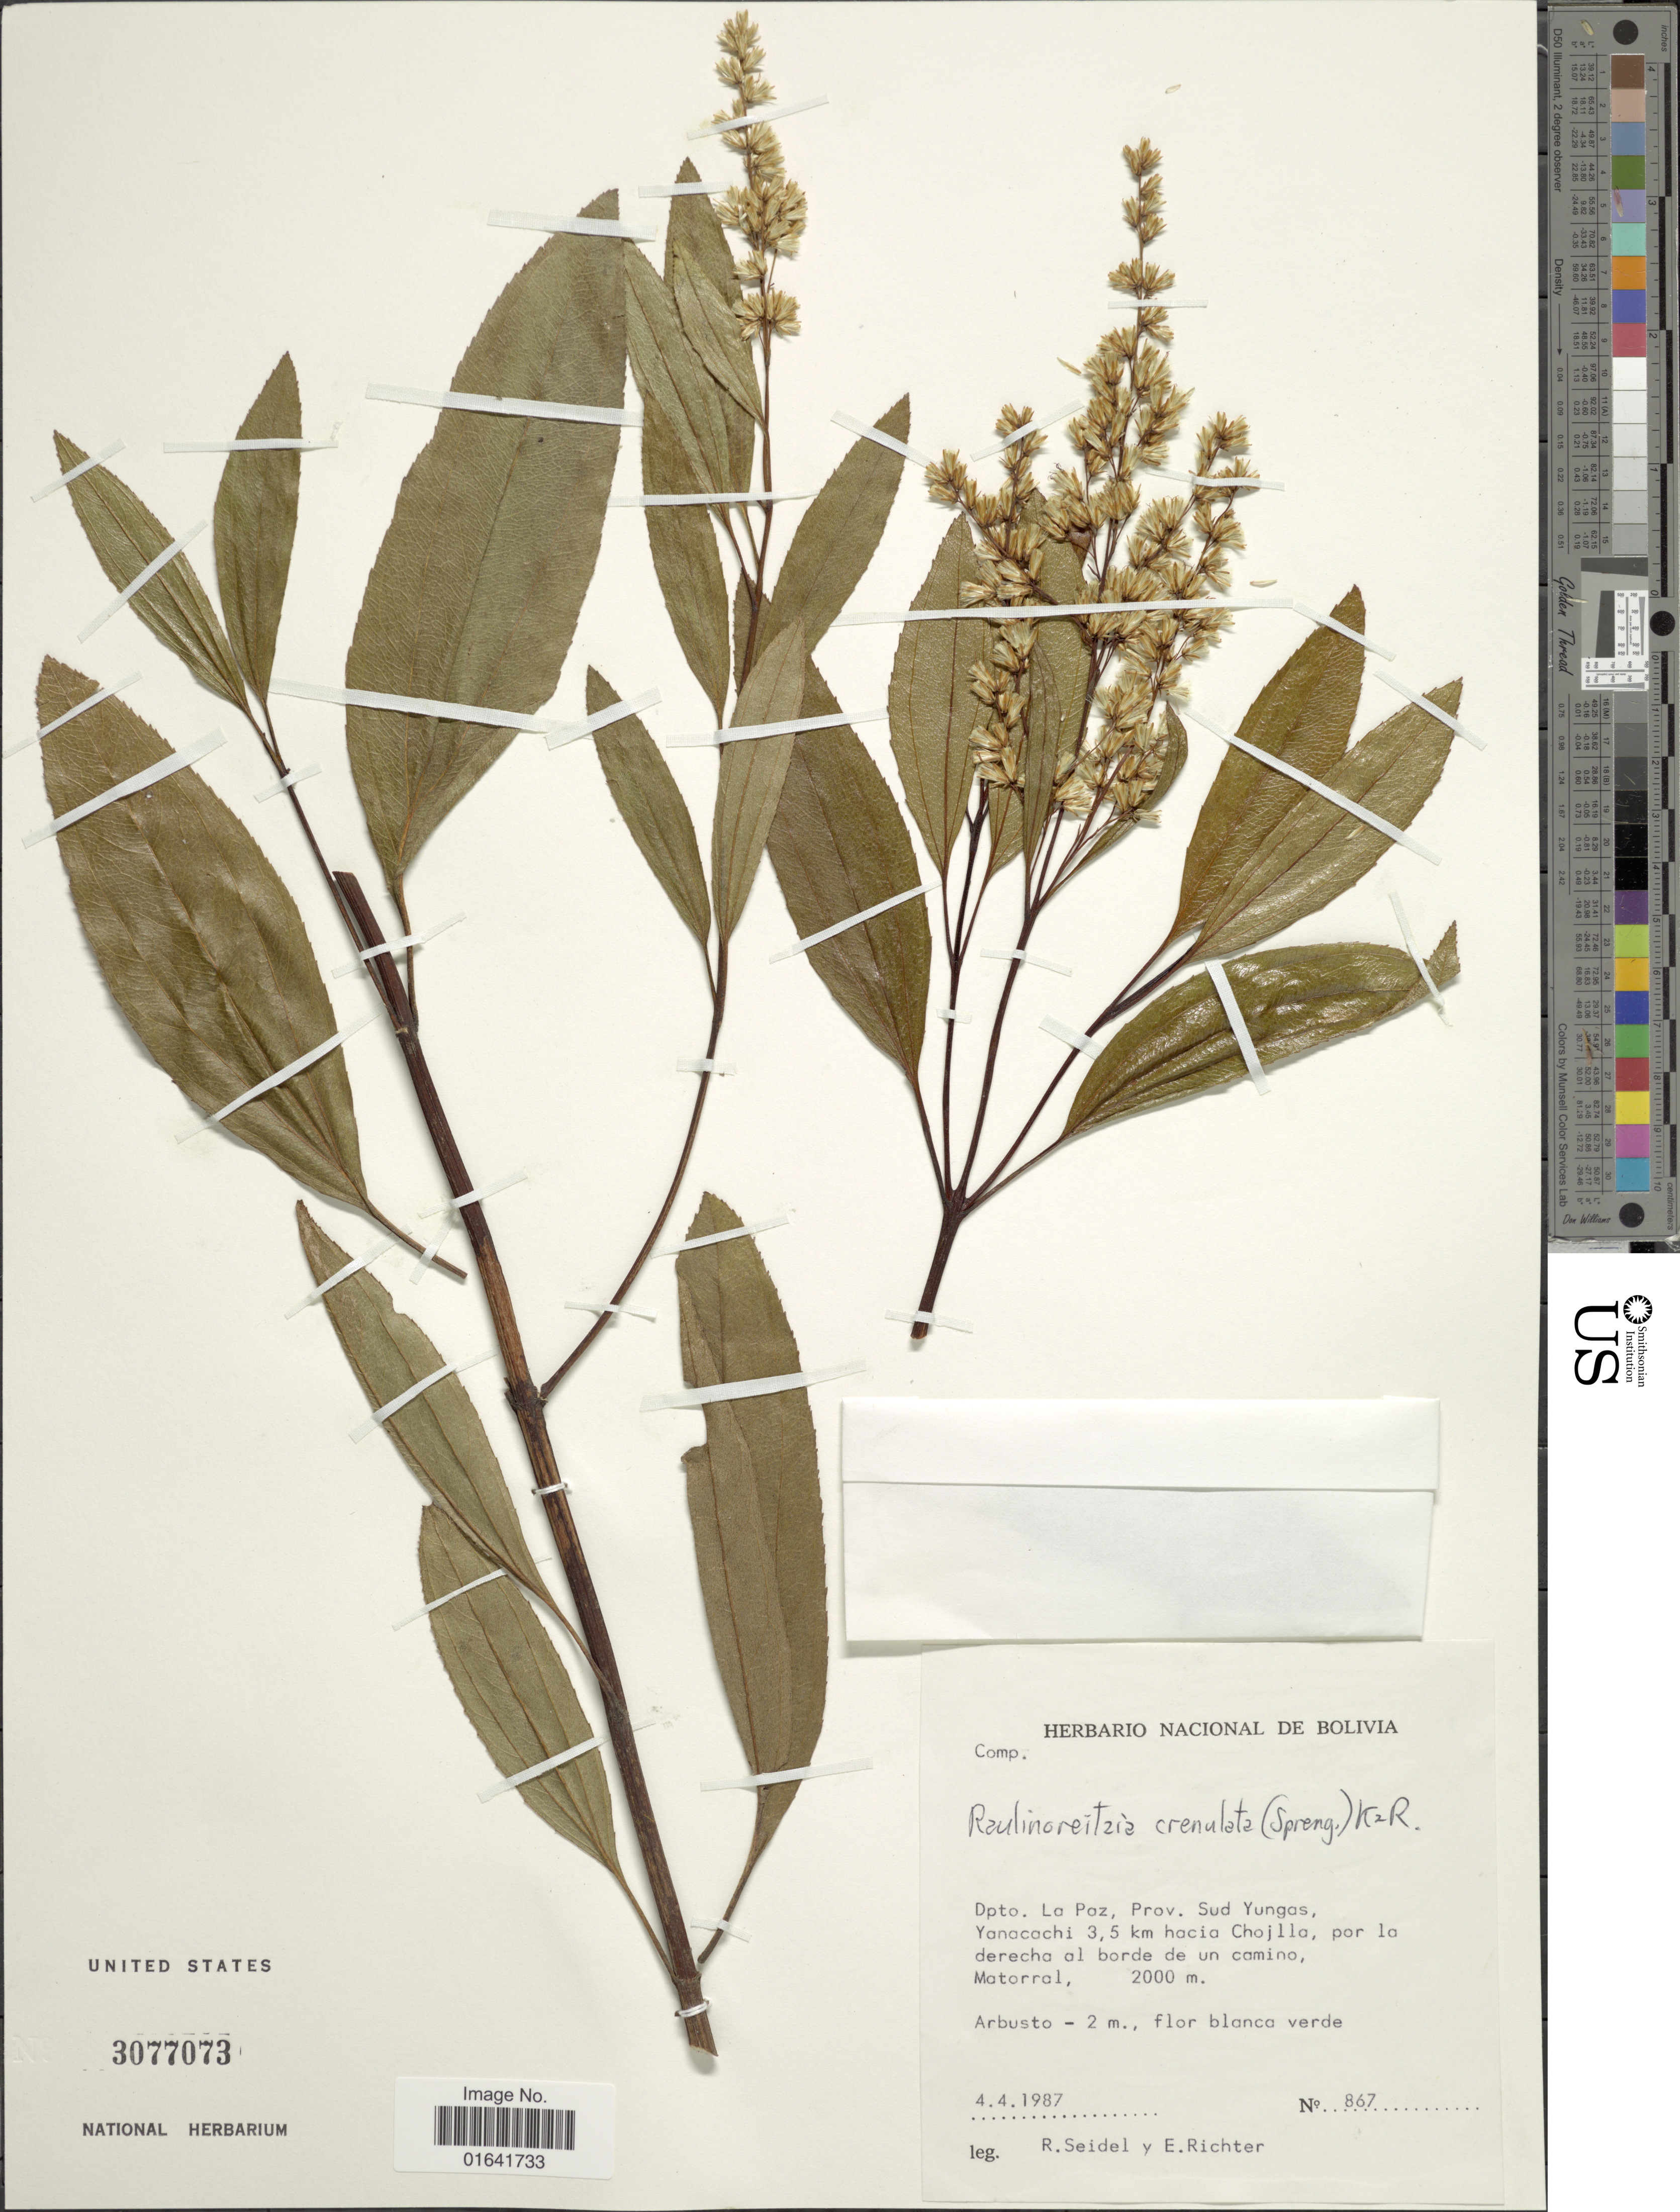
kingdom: Plantae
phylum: Tracheophyta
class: Magnoliopsida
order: Asterales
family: Asteraceae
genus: Raulinoreitzia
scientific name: Raulinoreitzia crenulata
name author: (Spreng.) R.M. King & H. Rob.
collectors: R. Seidel & E. Richter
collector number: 867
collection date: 1987-04-04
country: Bolivia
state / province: La Paz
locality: Prov. Sud Yungas, Yanacachi 3,5 kmhacia Chojlla, por la derecha al borde de un camino.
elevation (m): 2000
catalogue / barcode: US 3077073